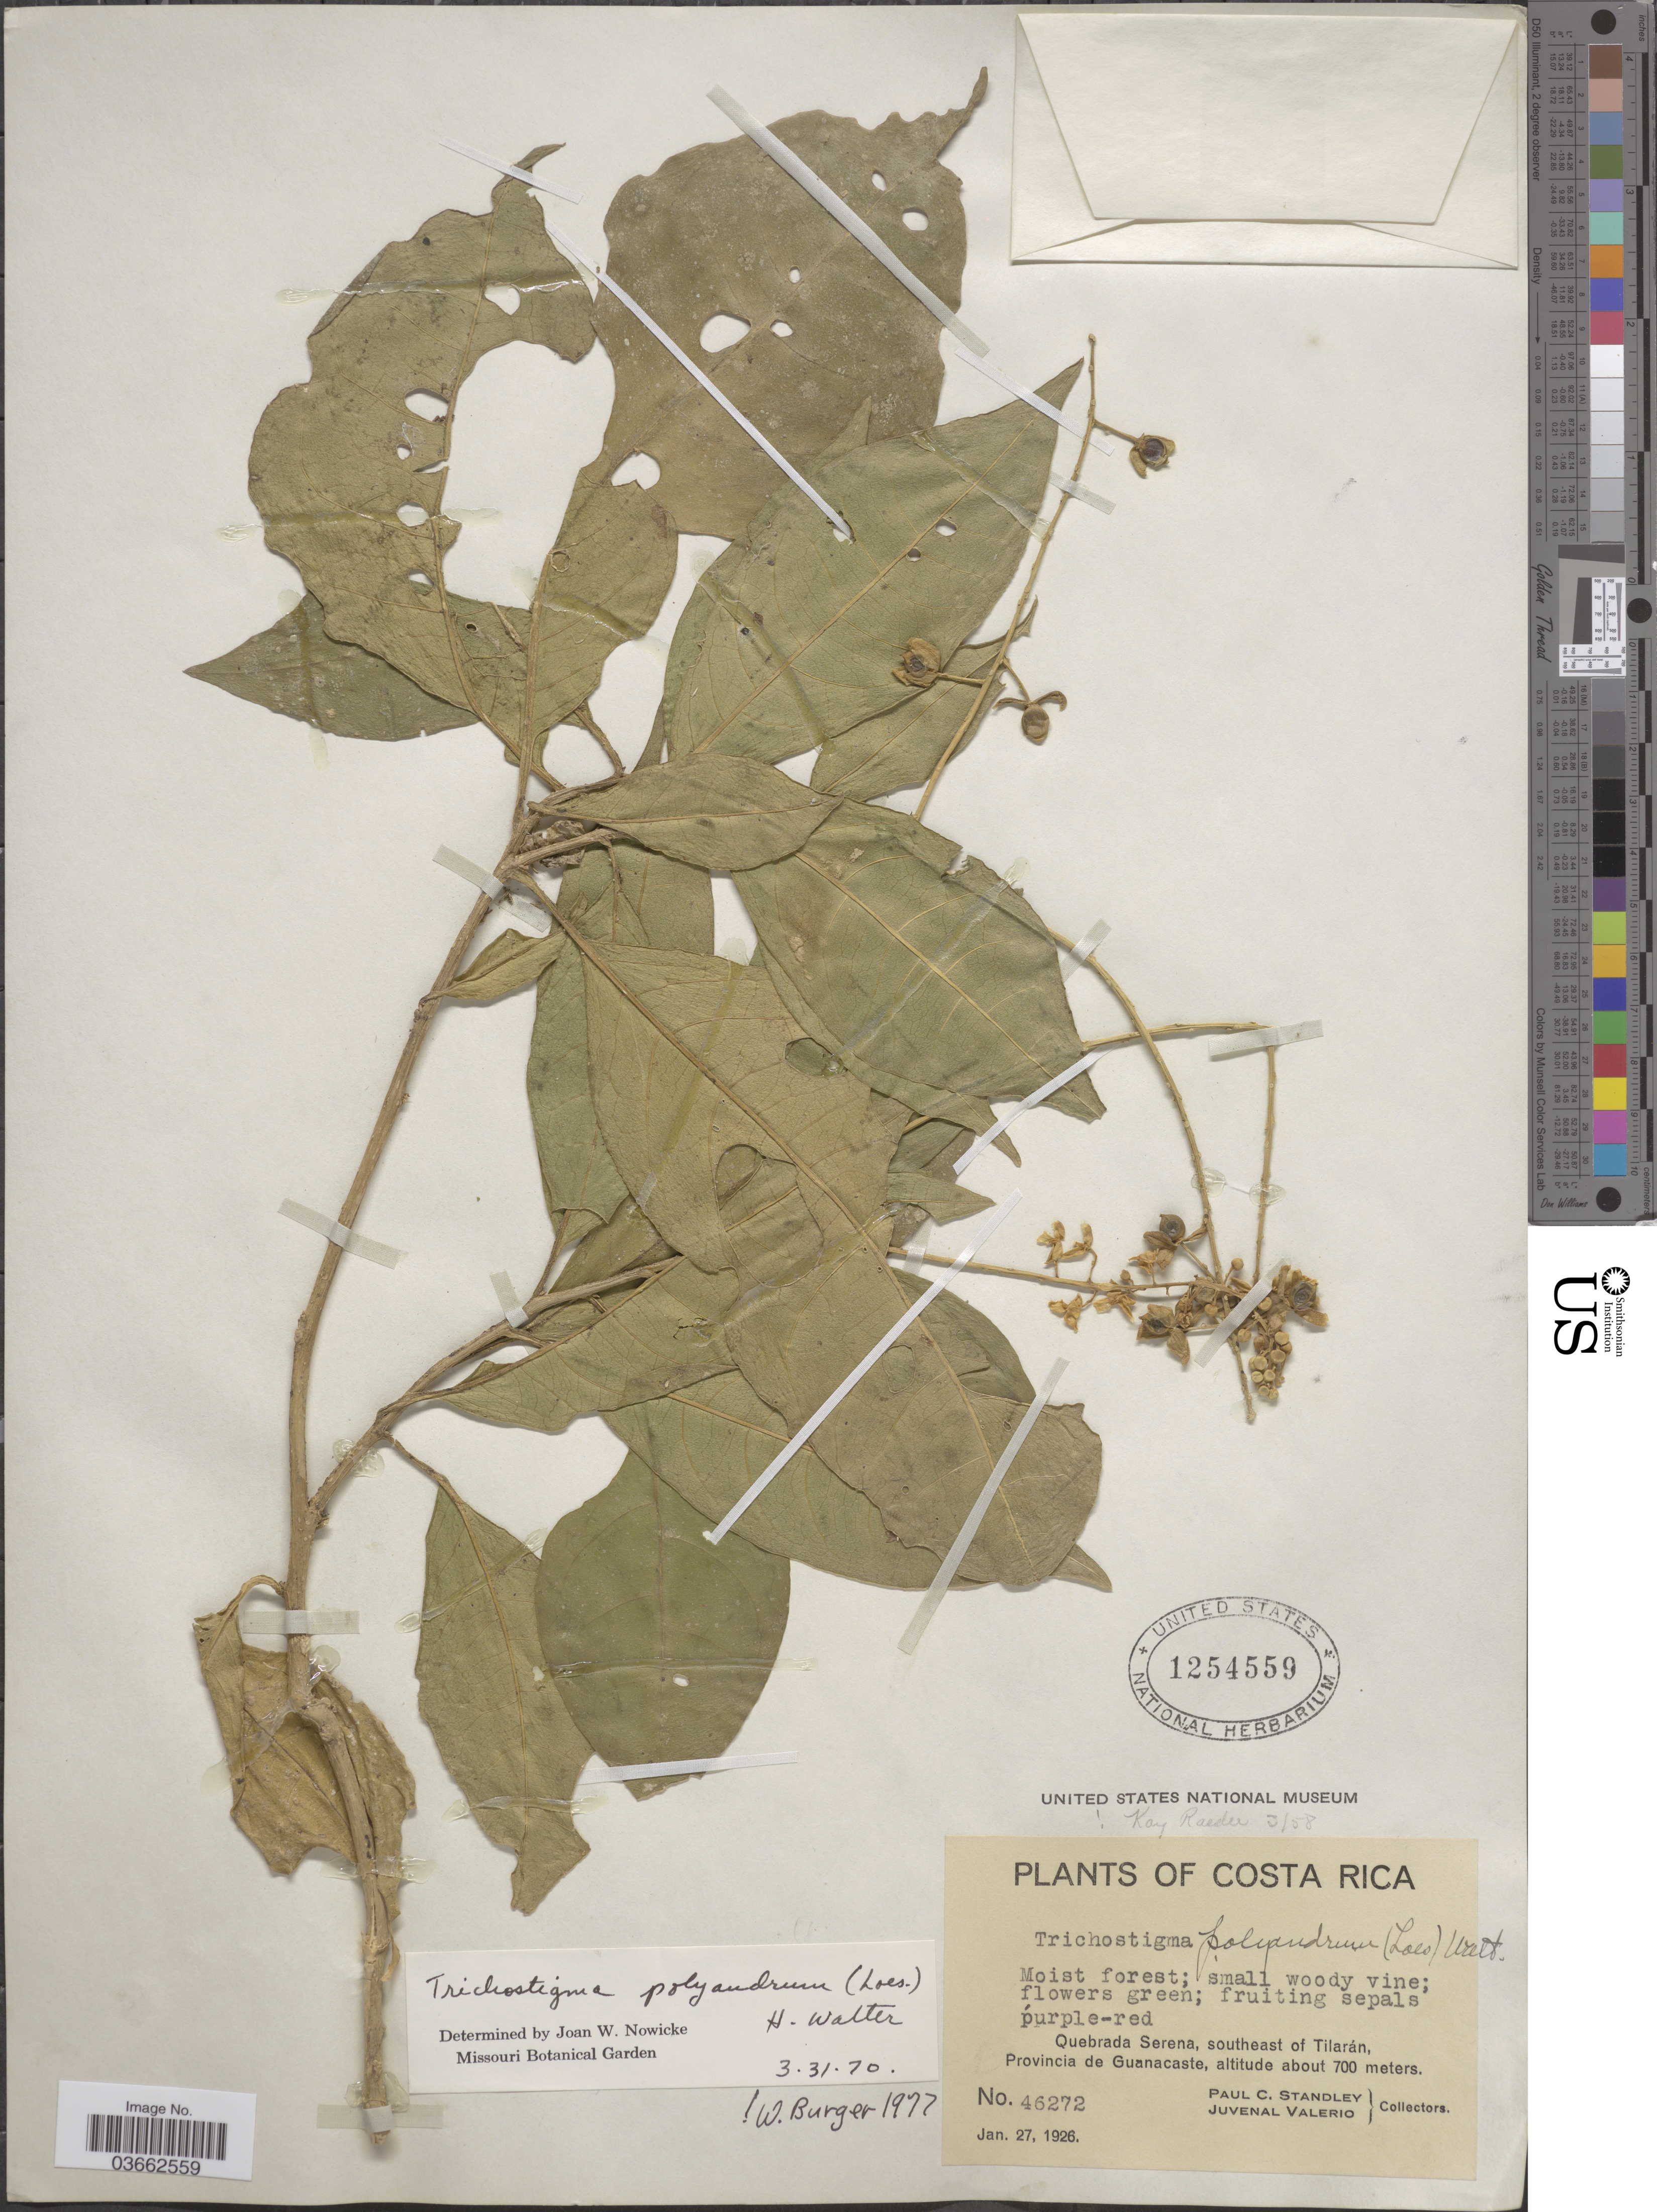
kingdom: Plantae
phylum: Tracheophyta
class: Magnoliopsida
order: Caryophyllales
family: Phytolaccaceae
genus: Trichostigma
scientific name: Trichostigma polyandrum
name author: (Loes.) H. Walter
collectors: P. C. Standley & J. Valerio R.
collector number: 46272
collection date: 1926-01-27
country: Costa Rica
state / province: Guanacaste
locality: Quebrada Serena, southeast of Tilarán.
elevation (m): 700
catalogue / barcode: US 1254559